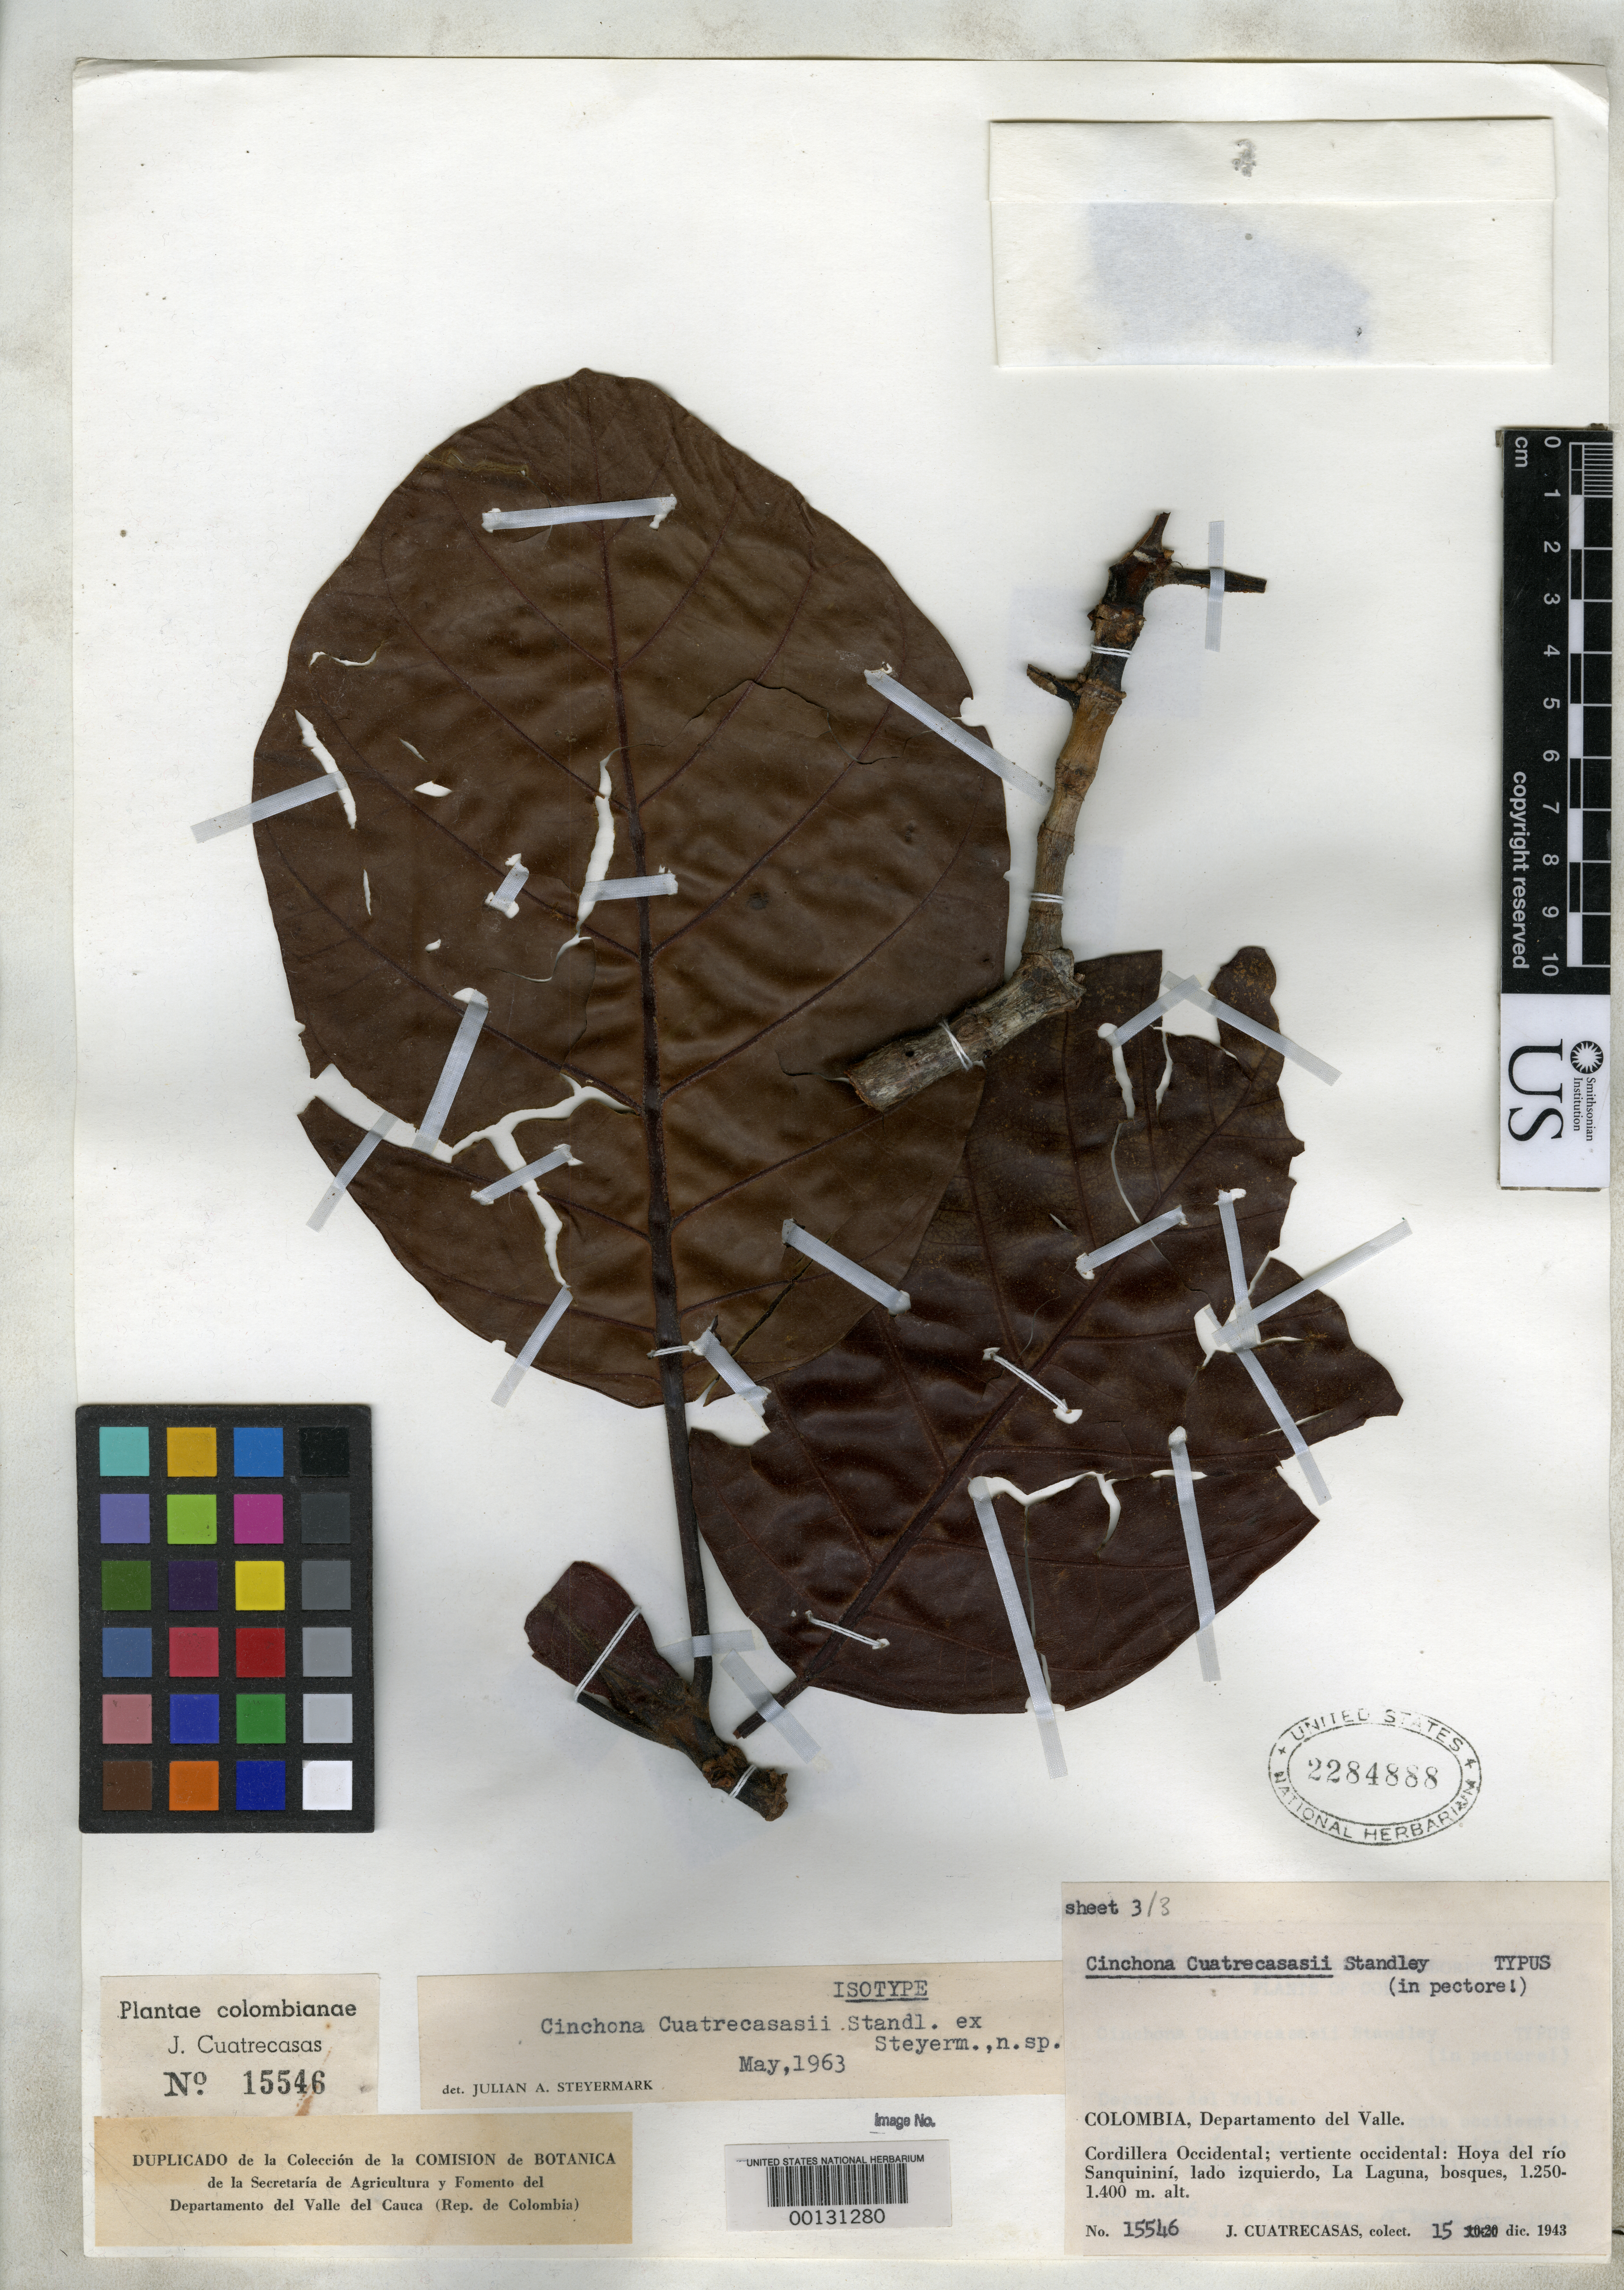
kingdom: Plantae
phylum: Tracheophyta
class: Magnoliopsida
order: Gentianales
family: Rubiaceae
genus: Cinchona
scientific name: Cinchona cuatrecasasii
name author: Standl. in Steyerm.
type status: Isotype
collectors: J. Cuatrecasas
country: Colombia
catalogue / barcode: US 2284888